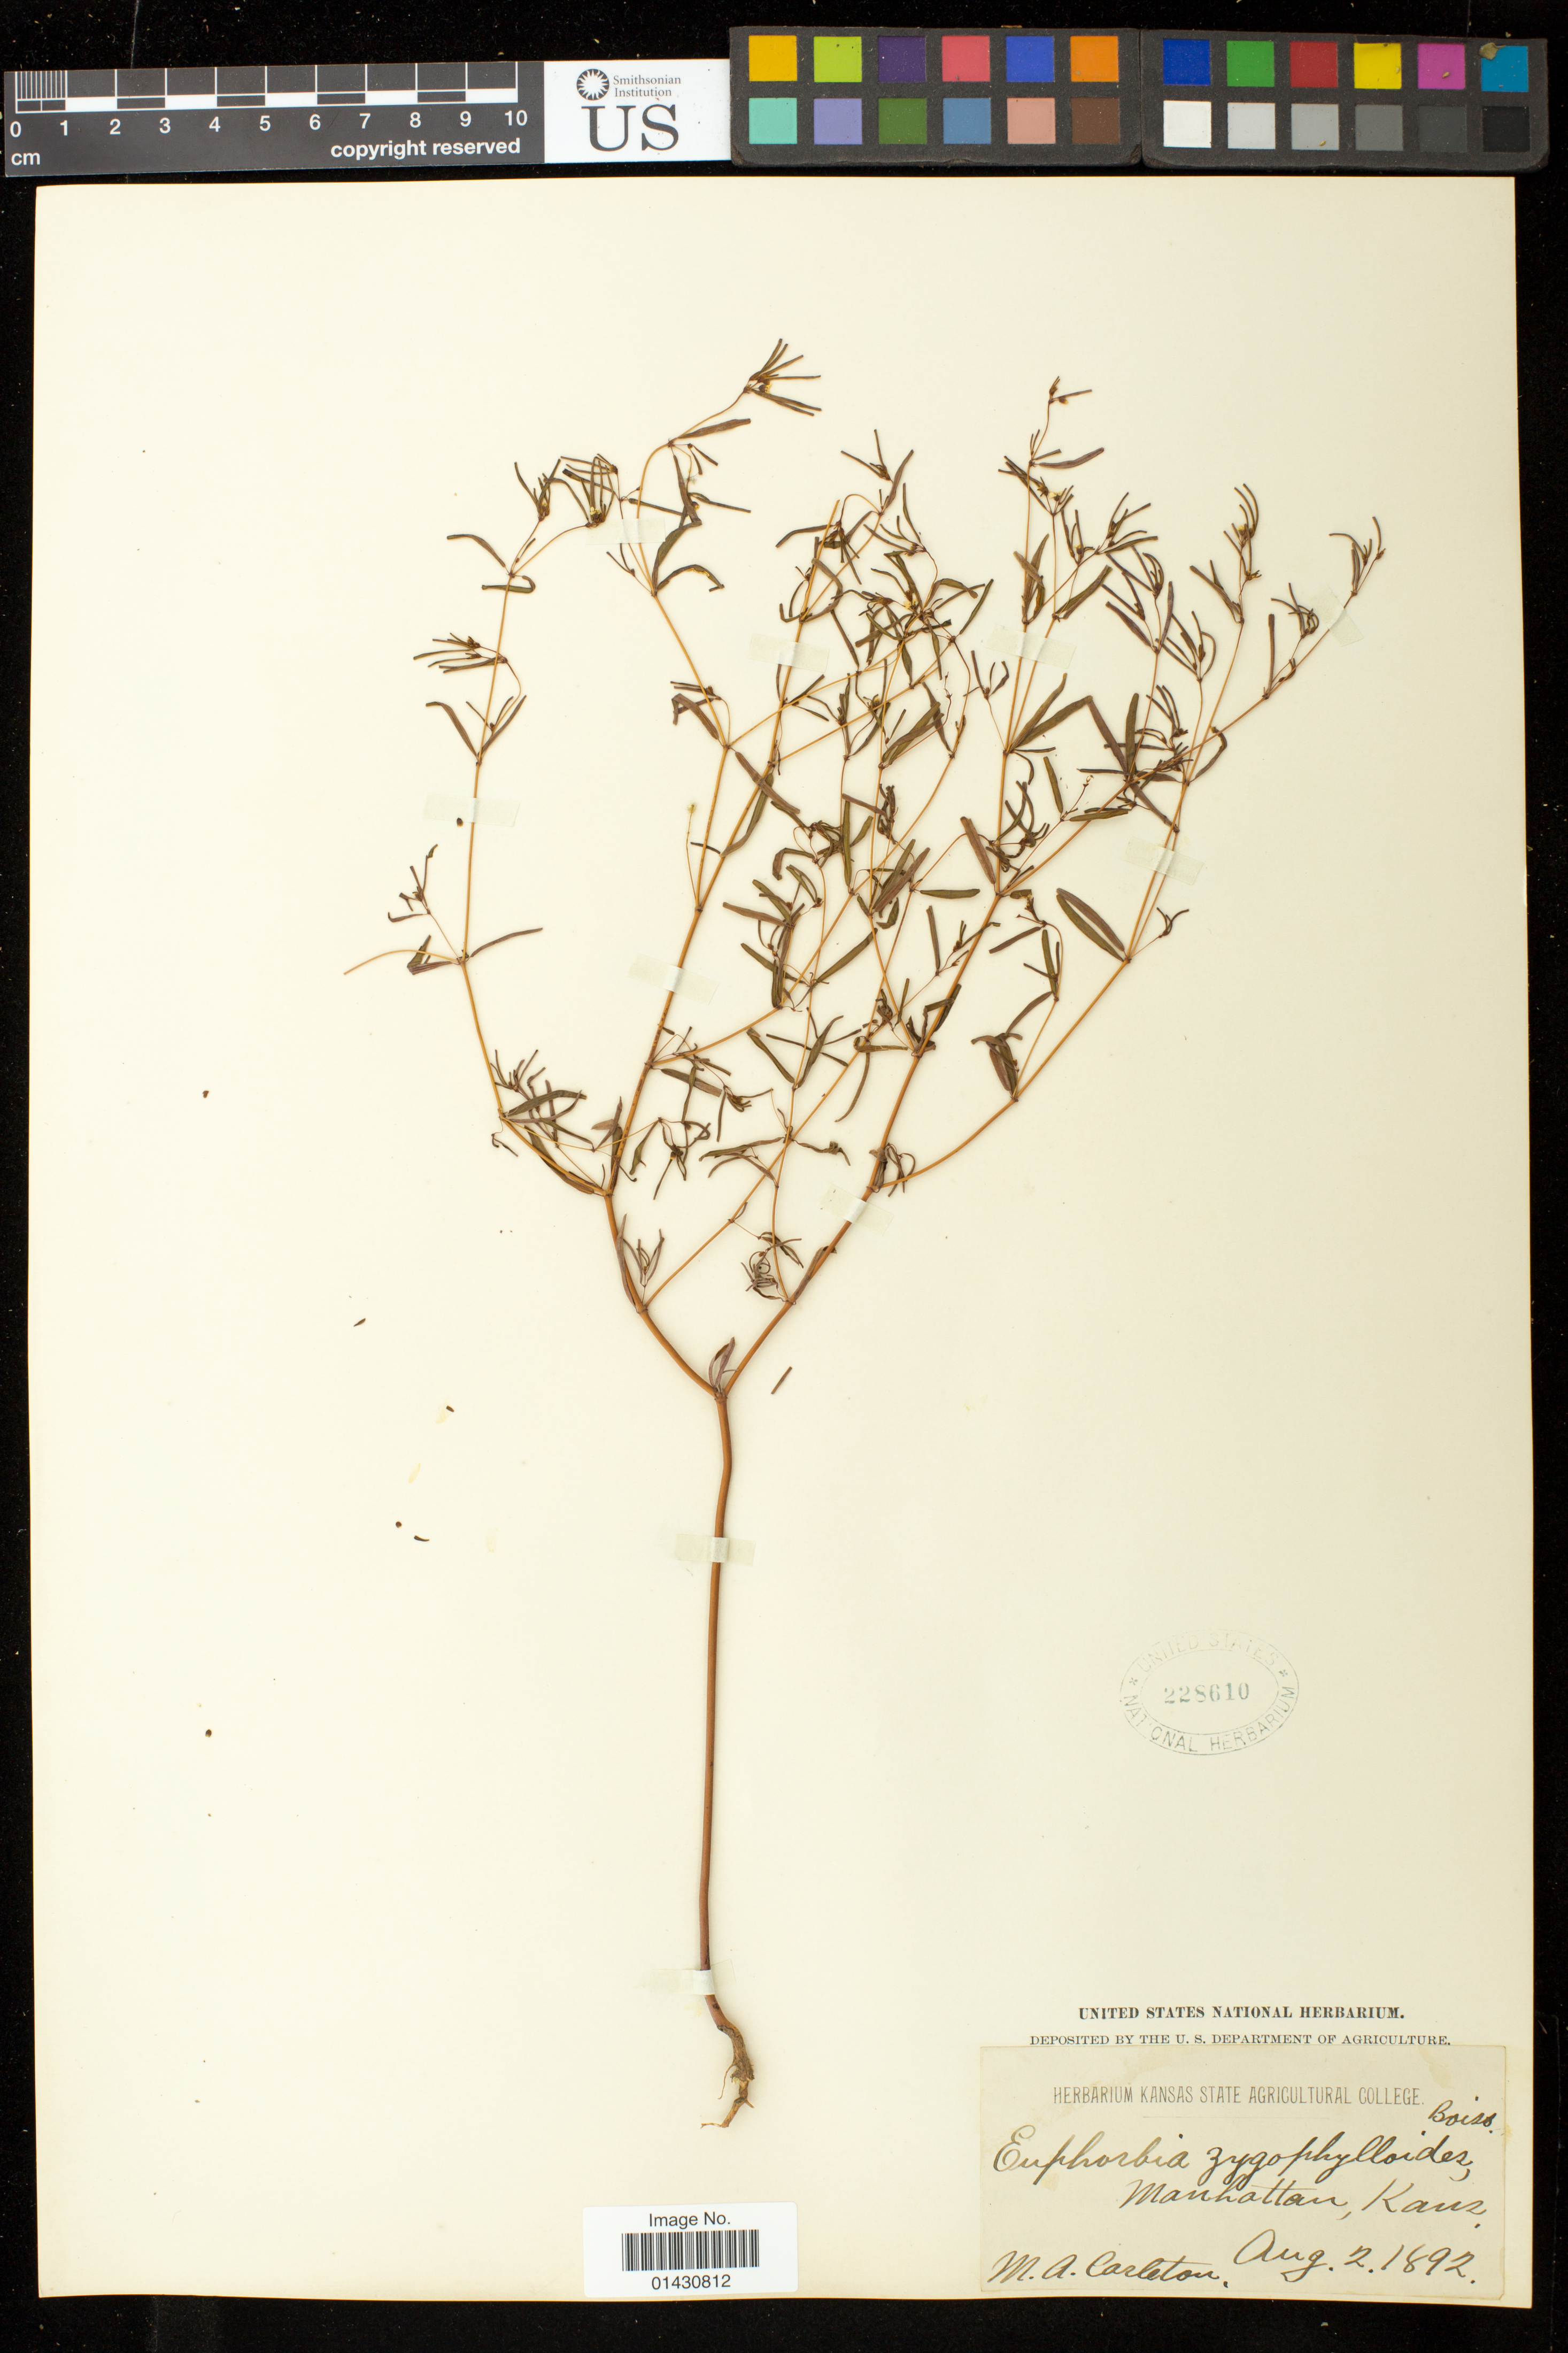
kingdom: Plantae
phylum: Tracheophyta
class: Magnoliopsida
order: Malpighiales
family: Euphorbiaceae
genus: Euphorbia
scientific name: Euphorbia missurica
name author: Raf.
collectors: M. A. Carleton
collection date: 1892-08-02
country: United States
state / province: Kansas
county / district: Riley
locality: Manhattan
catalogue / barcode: US 228610